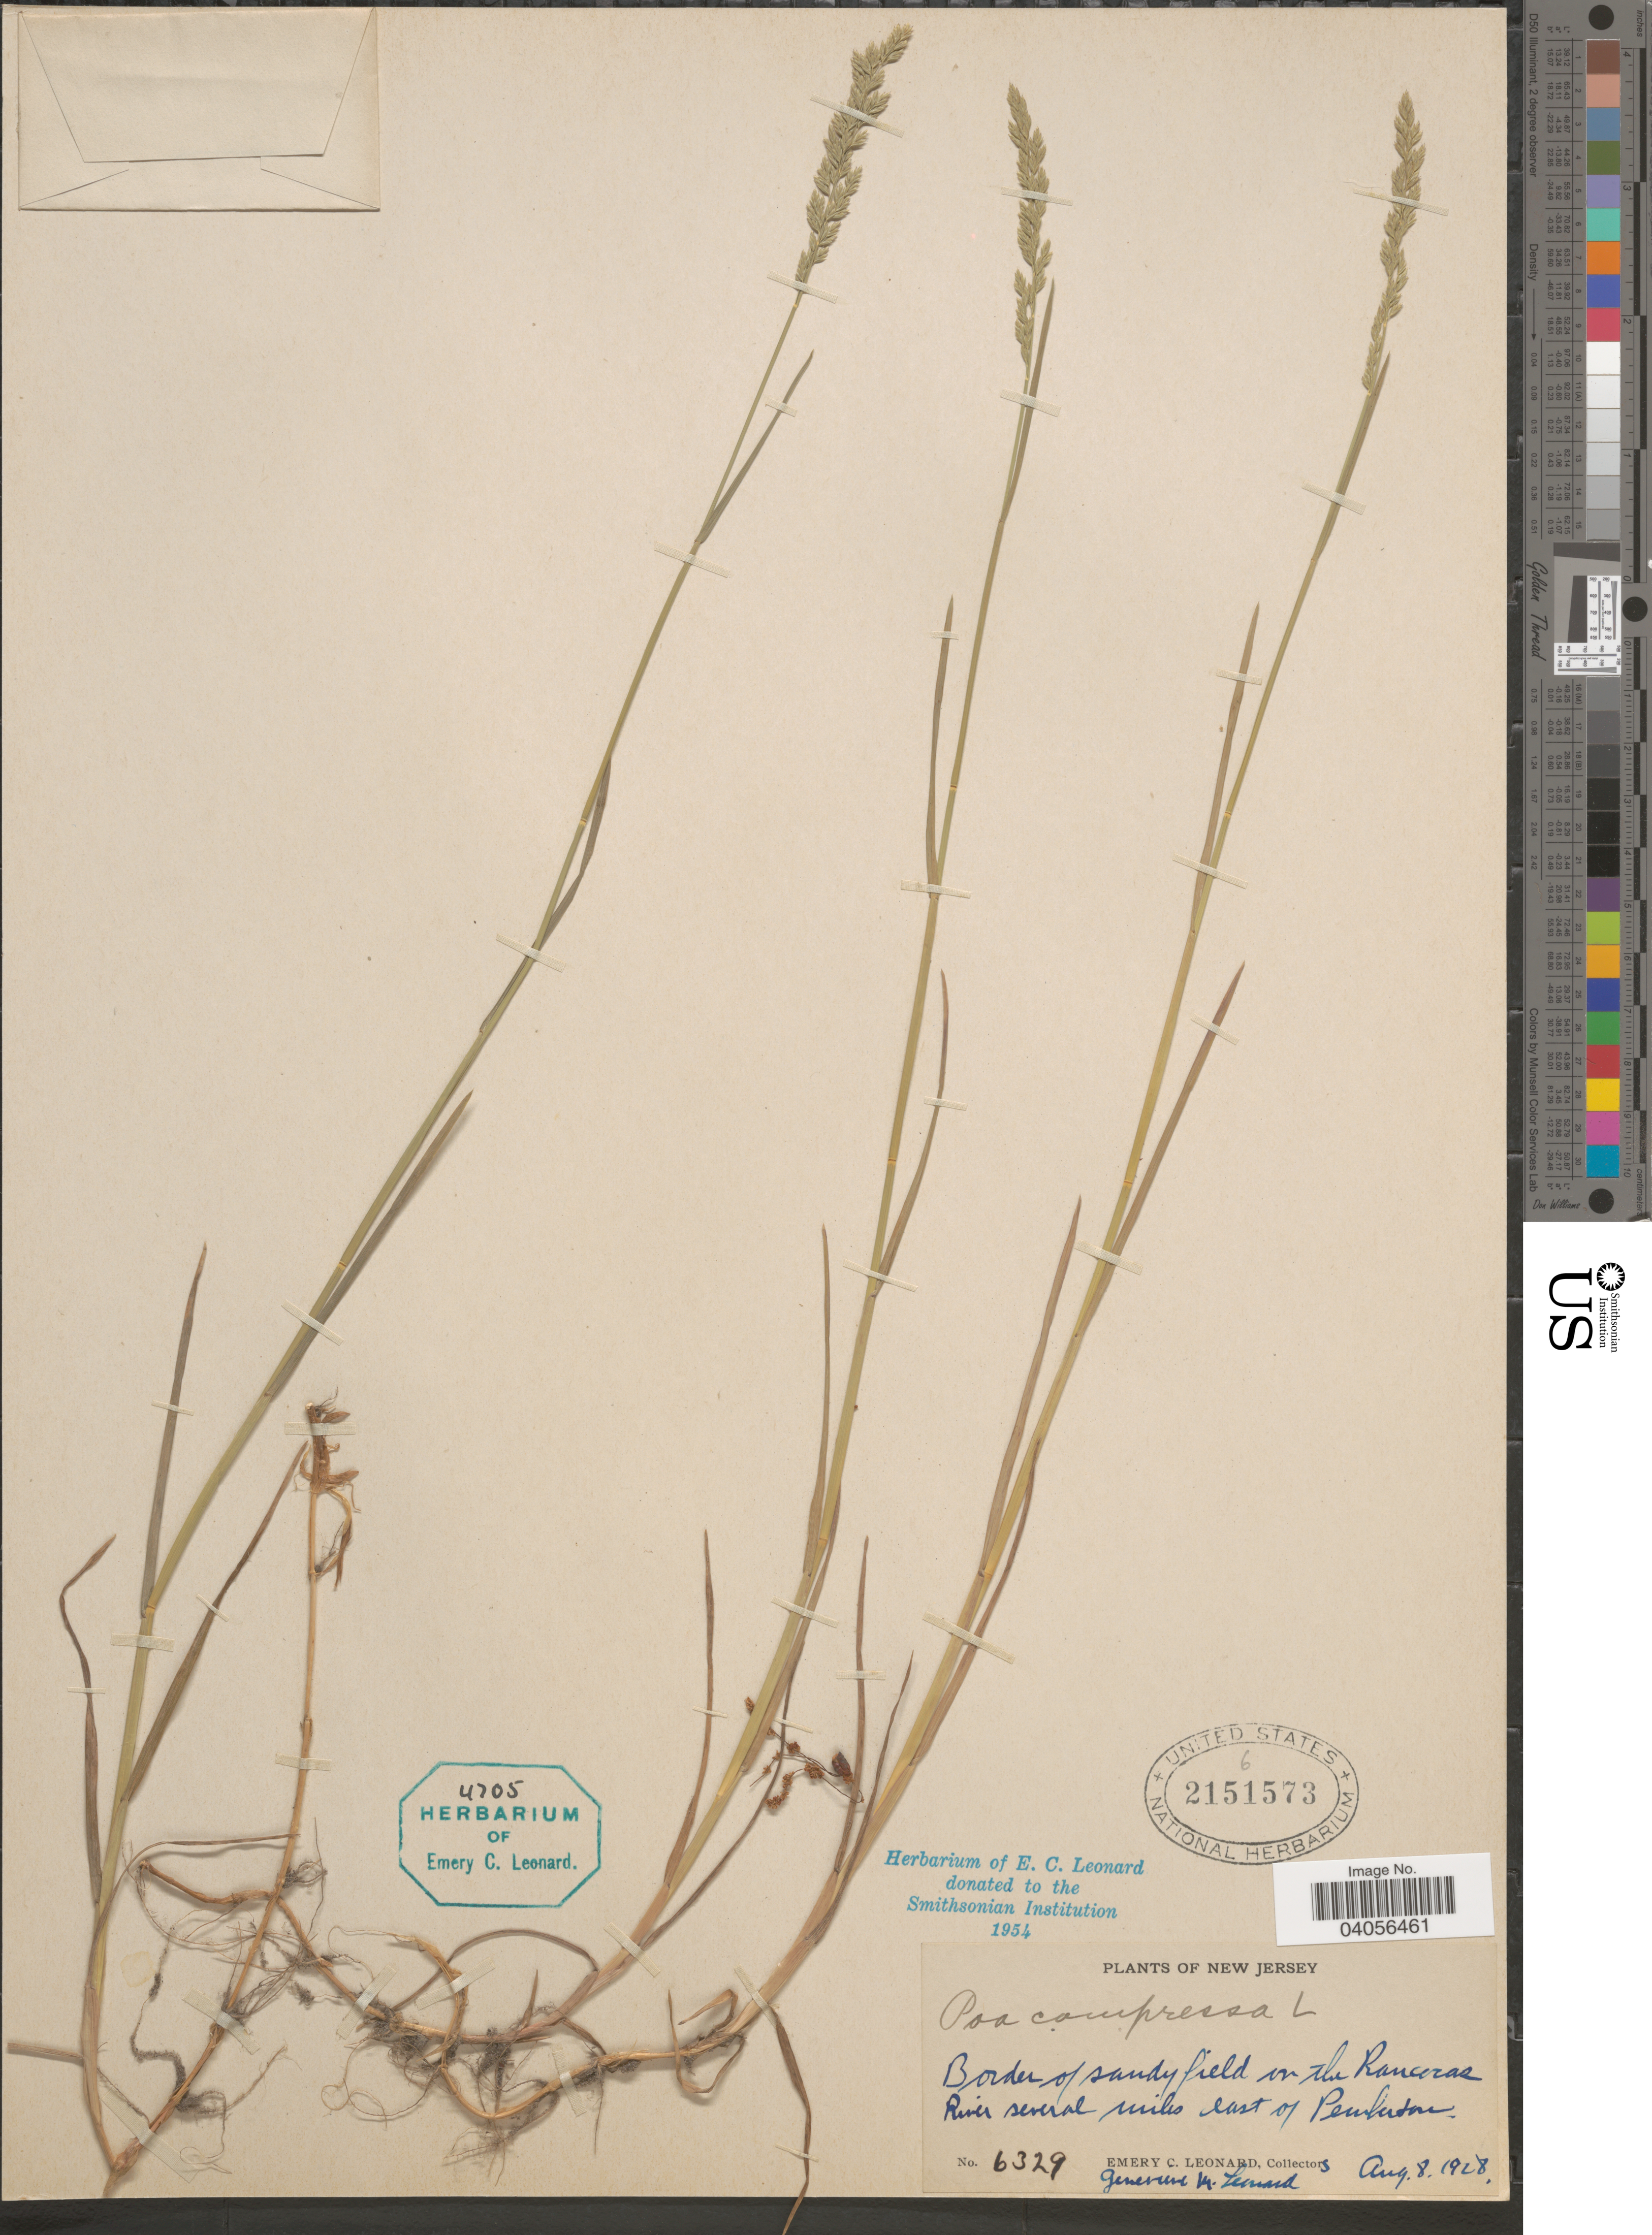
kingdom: Plantae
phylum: Tracheophyta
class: Liliopsida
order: Poales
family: Poaceae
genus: Poa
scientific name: Poa compressa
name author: L.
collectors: E. C. Leonard & G. M. Leonard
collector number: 6329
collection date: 1928-08-08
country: United States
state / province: New Jersey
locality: On the Ranceras River several miles east of Pemberton.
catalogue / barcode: US 2151573